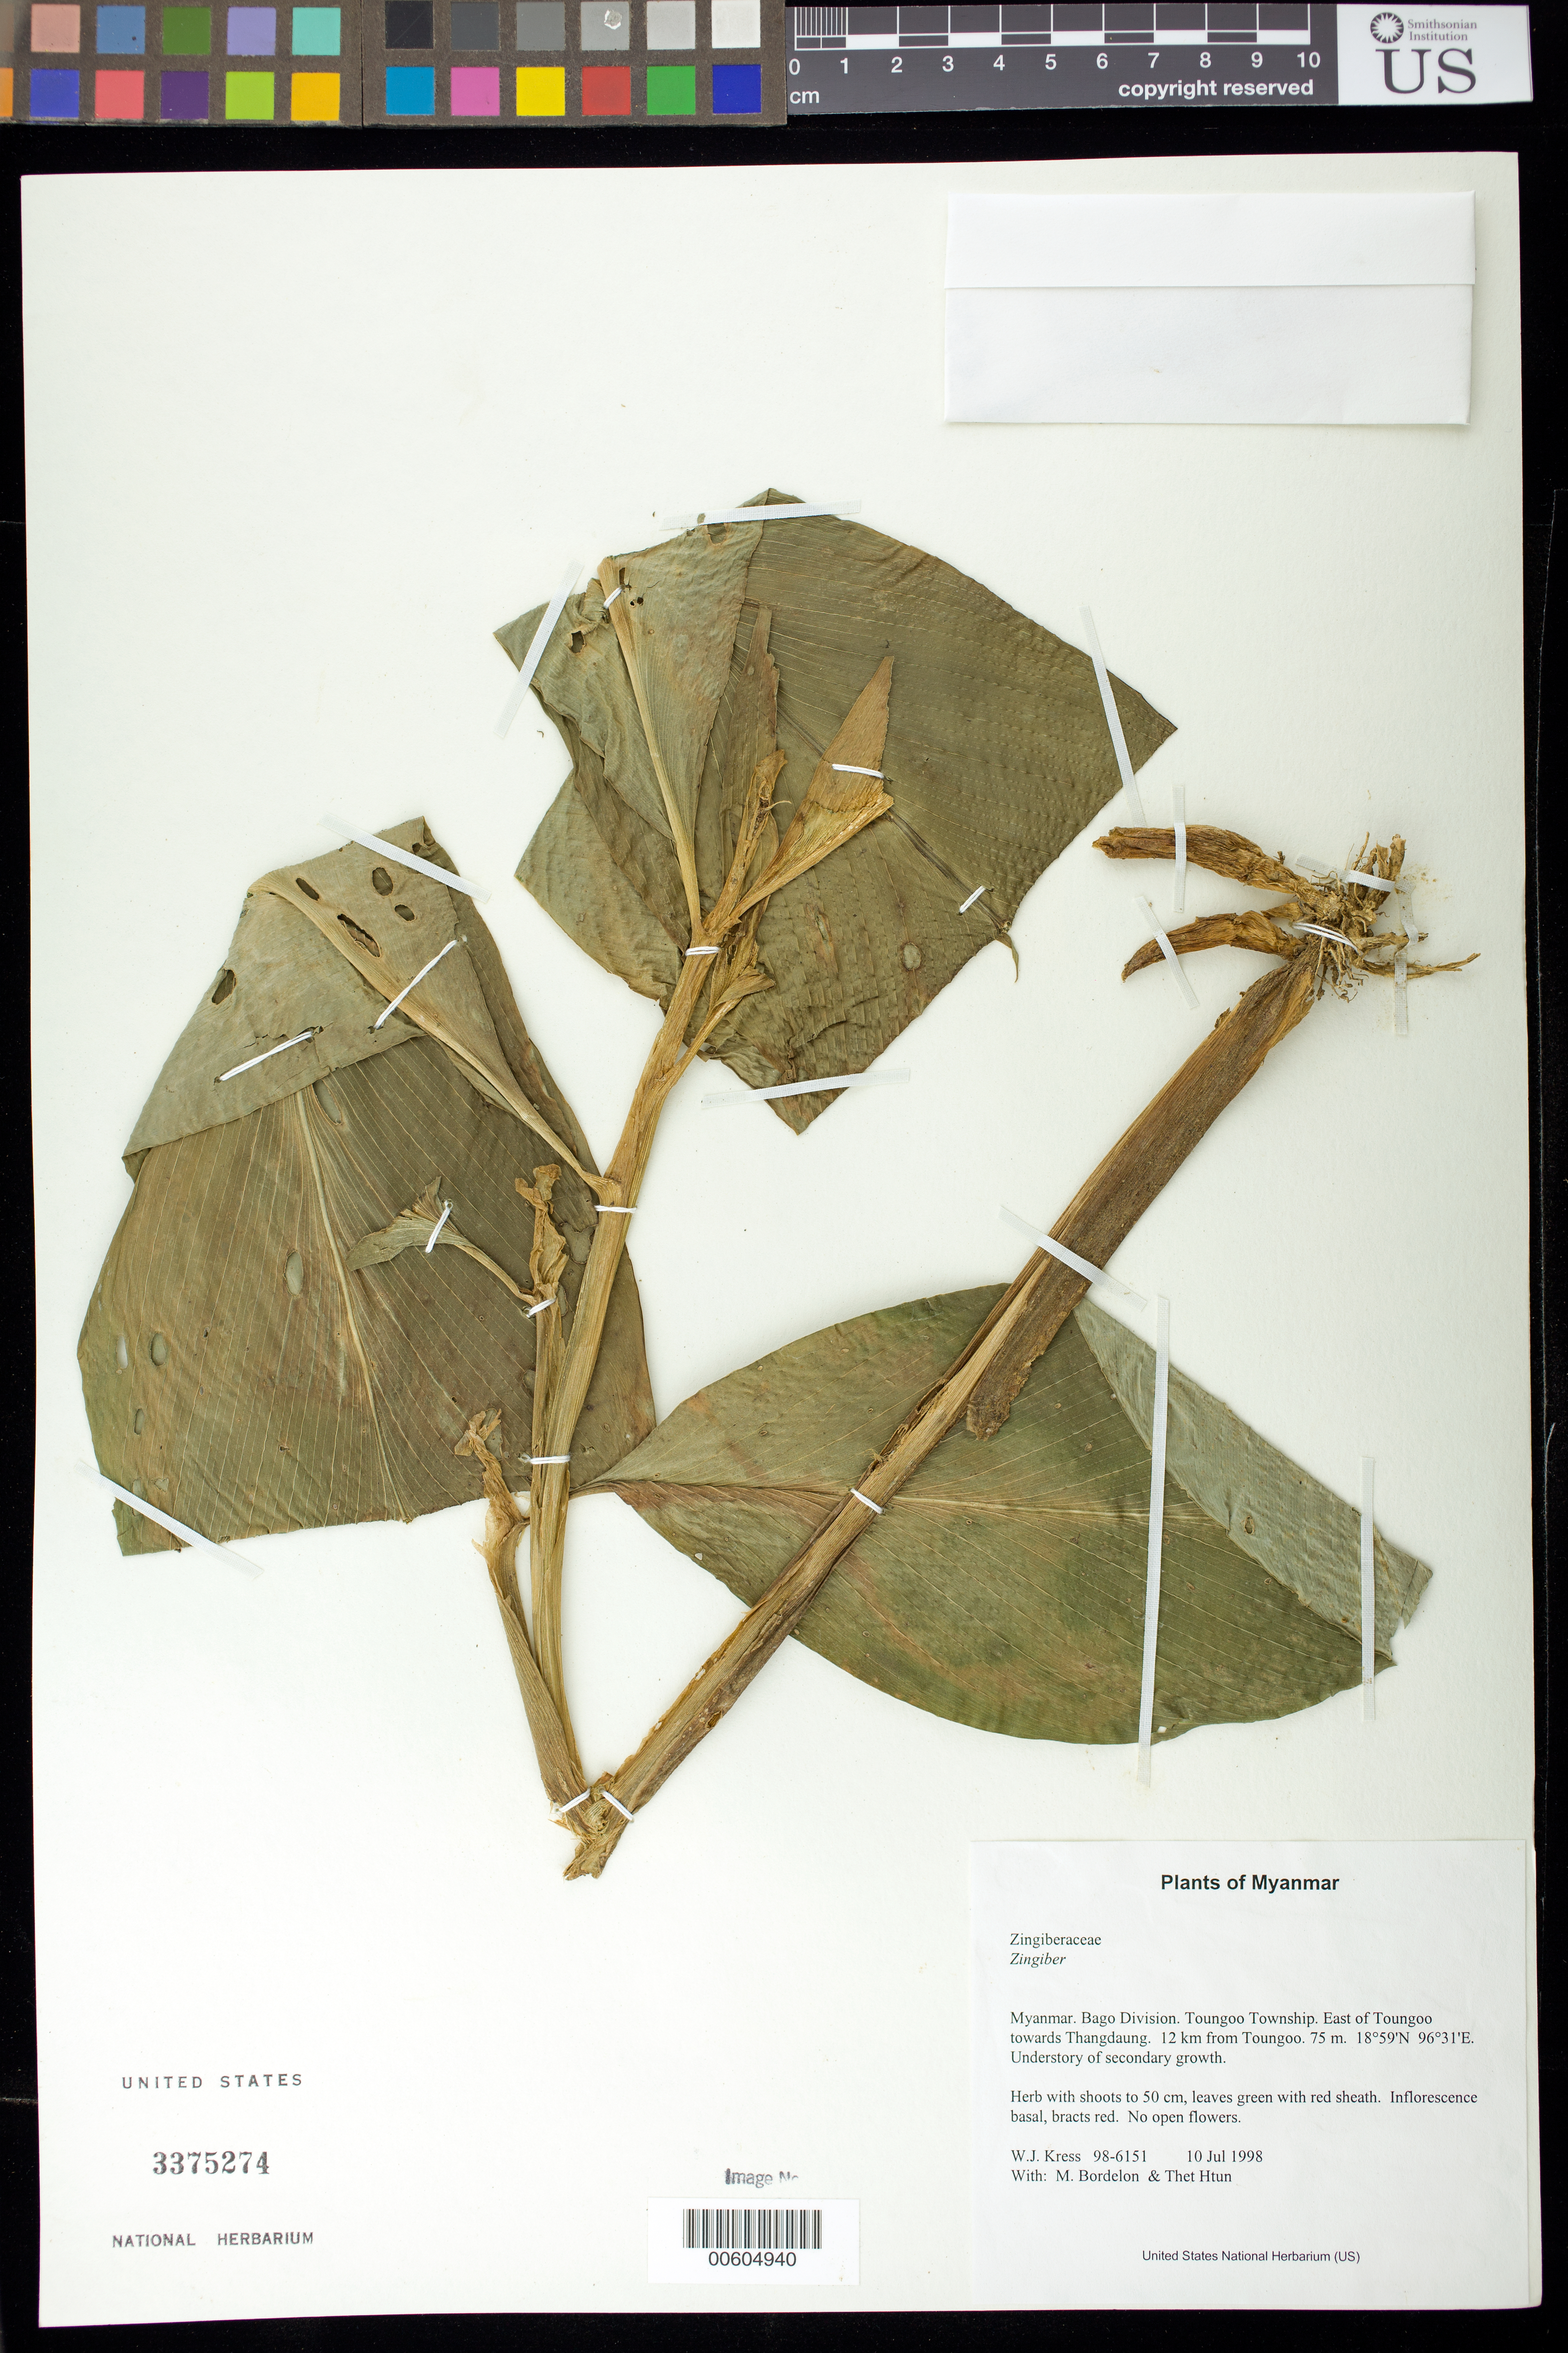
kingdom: Plantae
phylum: Tracheophyta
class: Liliopsida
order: Zingiberales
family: Zingiberaceae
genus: Zingiber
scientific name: Zingiber sp.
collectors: W. J. Kress, M. Bordelon & Thet Htun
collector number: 98-6151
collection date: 1998-07-10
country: Myanmar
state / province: Bago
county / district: Toungoo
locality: East of Toungoo towards Thangdaung. 12 km from Toungoo.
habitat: Understory of secondary growth.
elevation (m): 75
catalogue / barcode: US 3375274